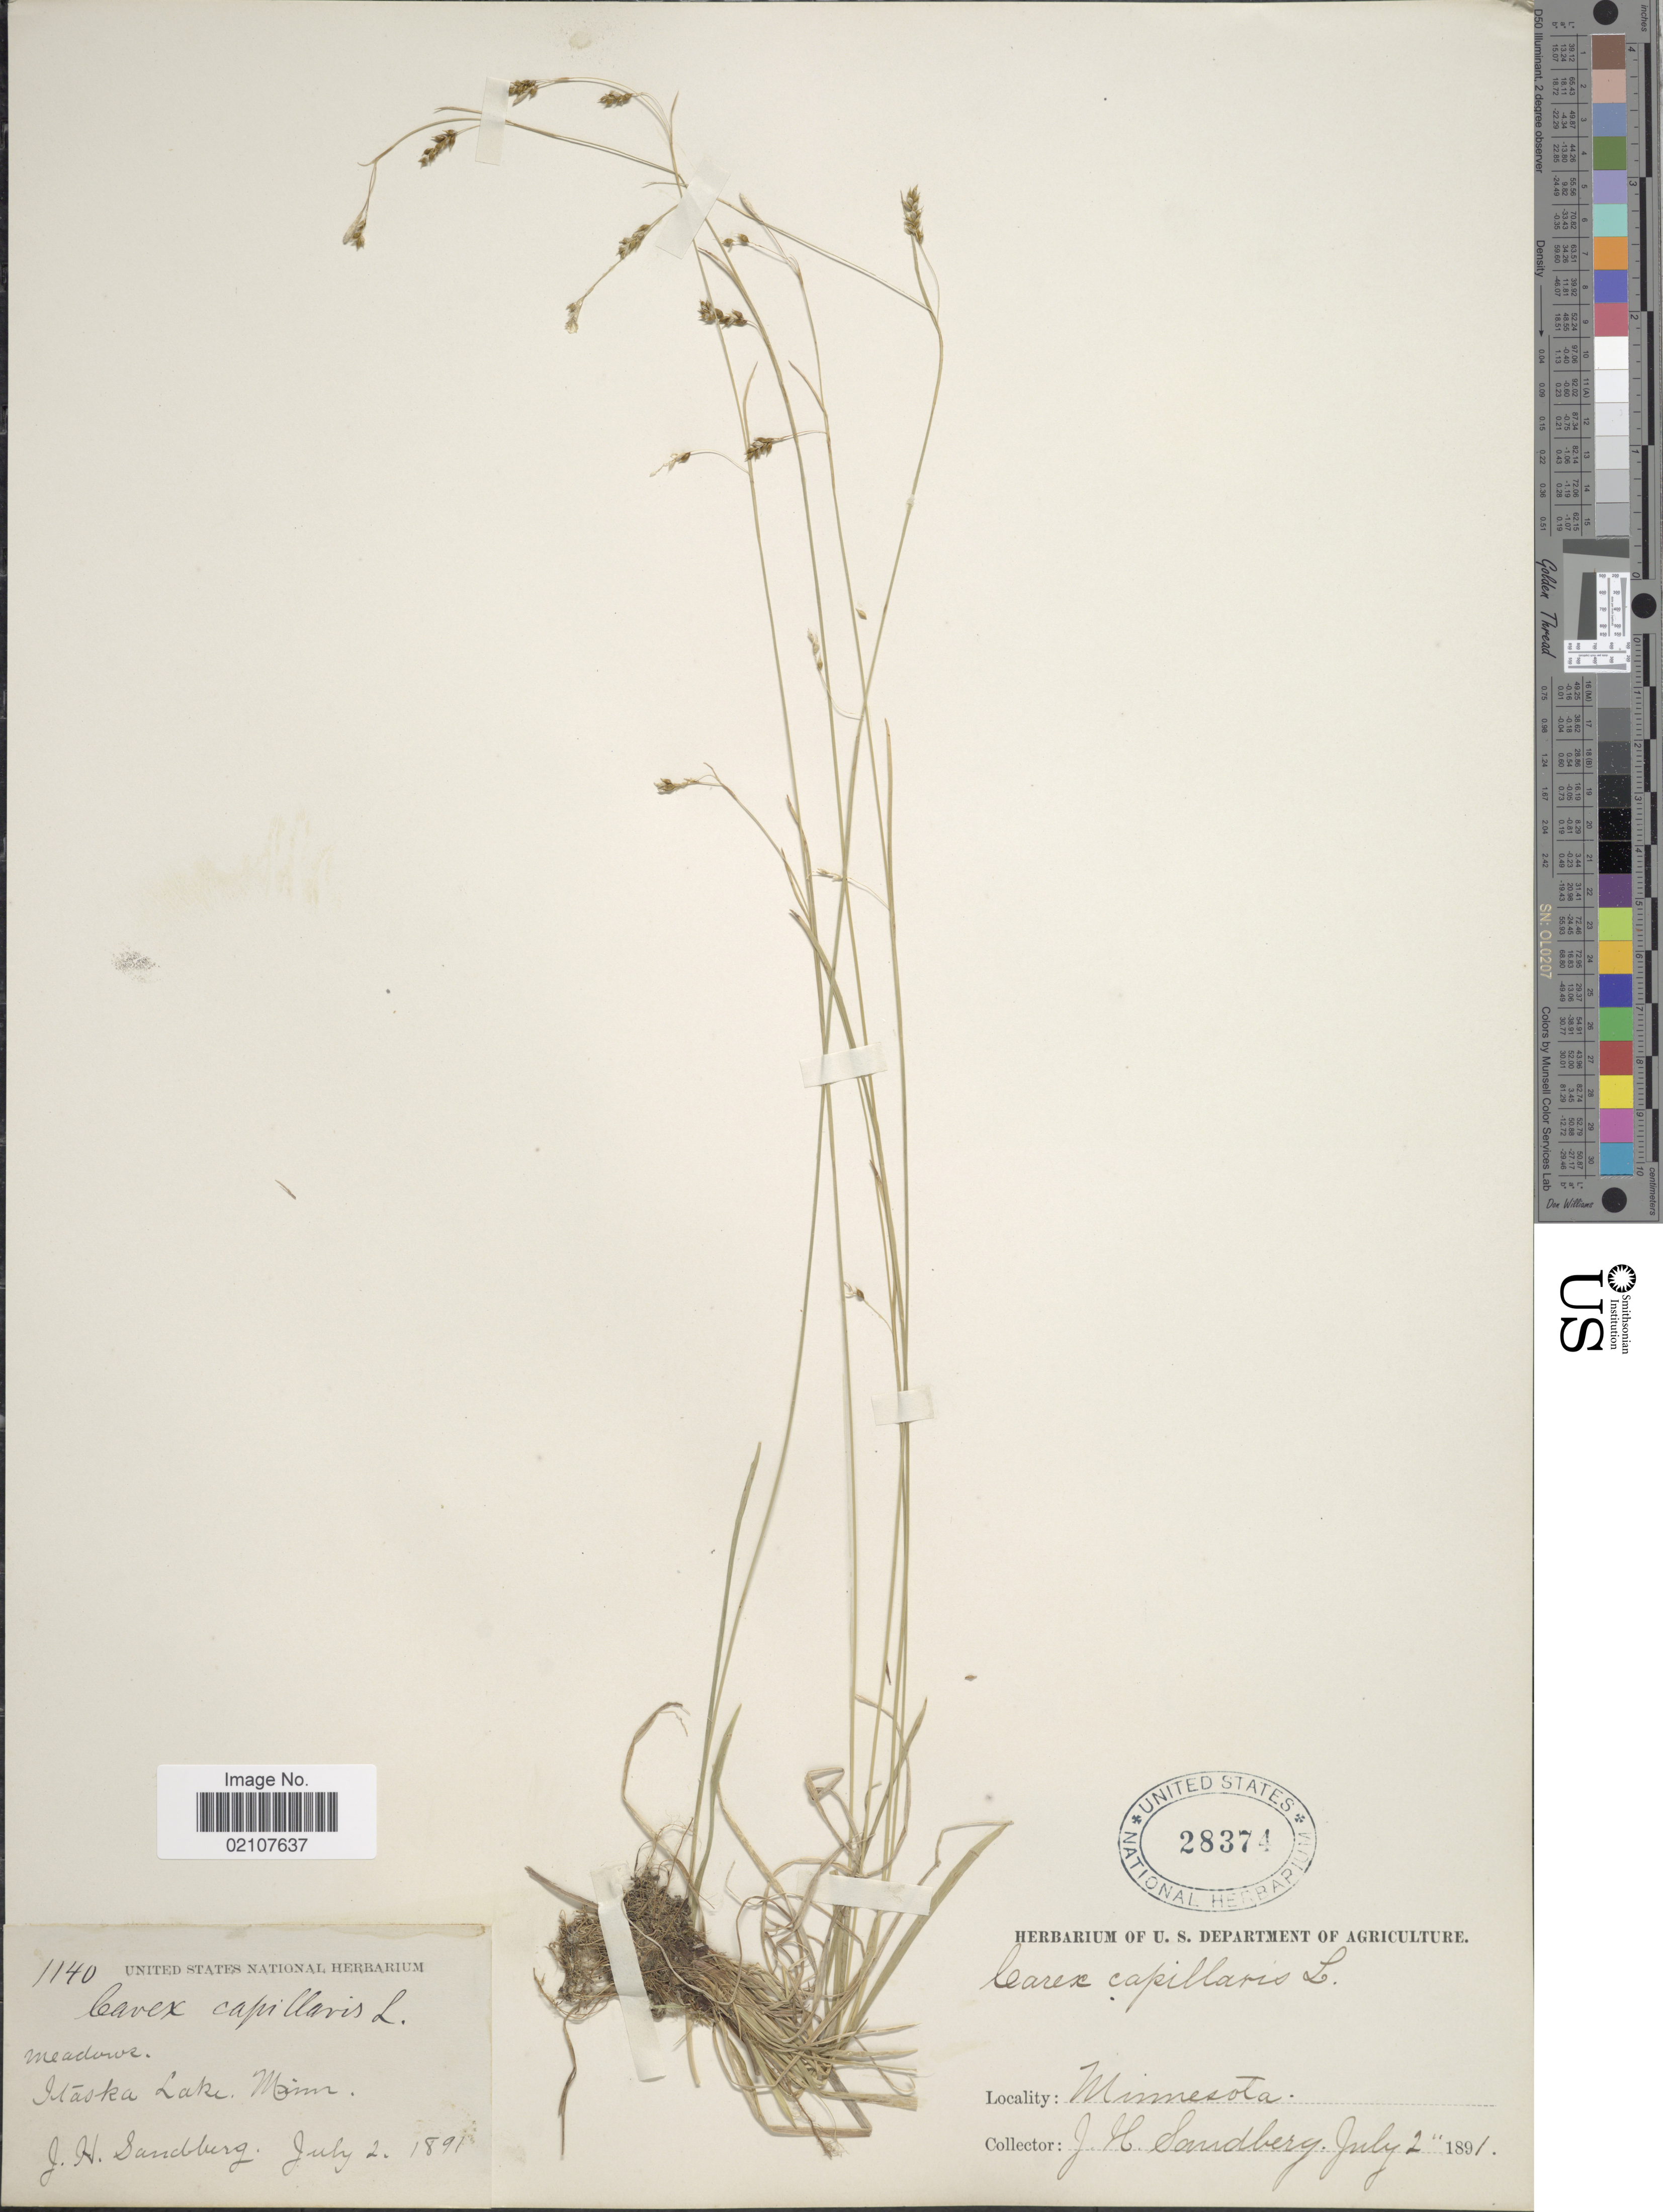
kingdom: Plantae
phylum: Tracheophyta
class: Liliopsida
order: Poales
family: Cyperaceae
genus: Carex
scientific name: Carex capillaris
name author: L.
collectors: J. H. Sandberg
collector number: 1140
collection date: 1891-07-02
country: United States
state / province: Minnesota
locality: Itaska Lake,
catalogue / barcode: US 28374